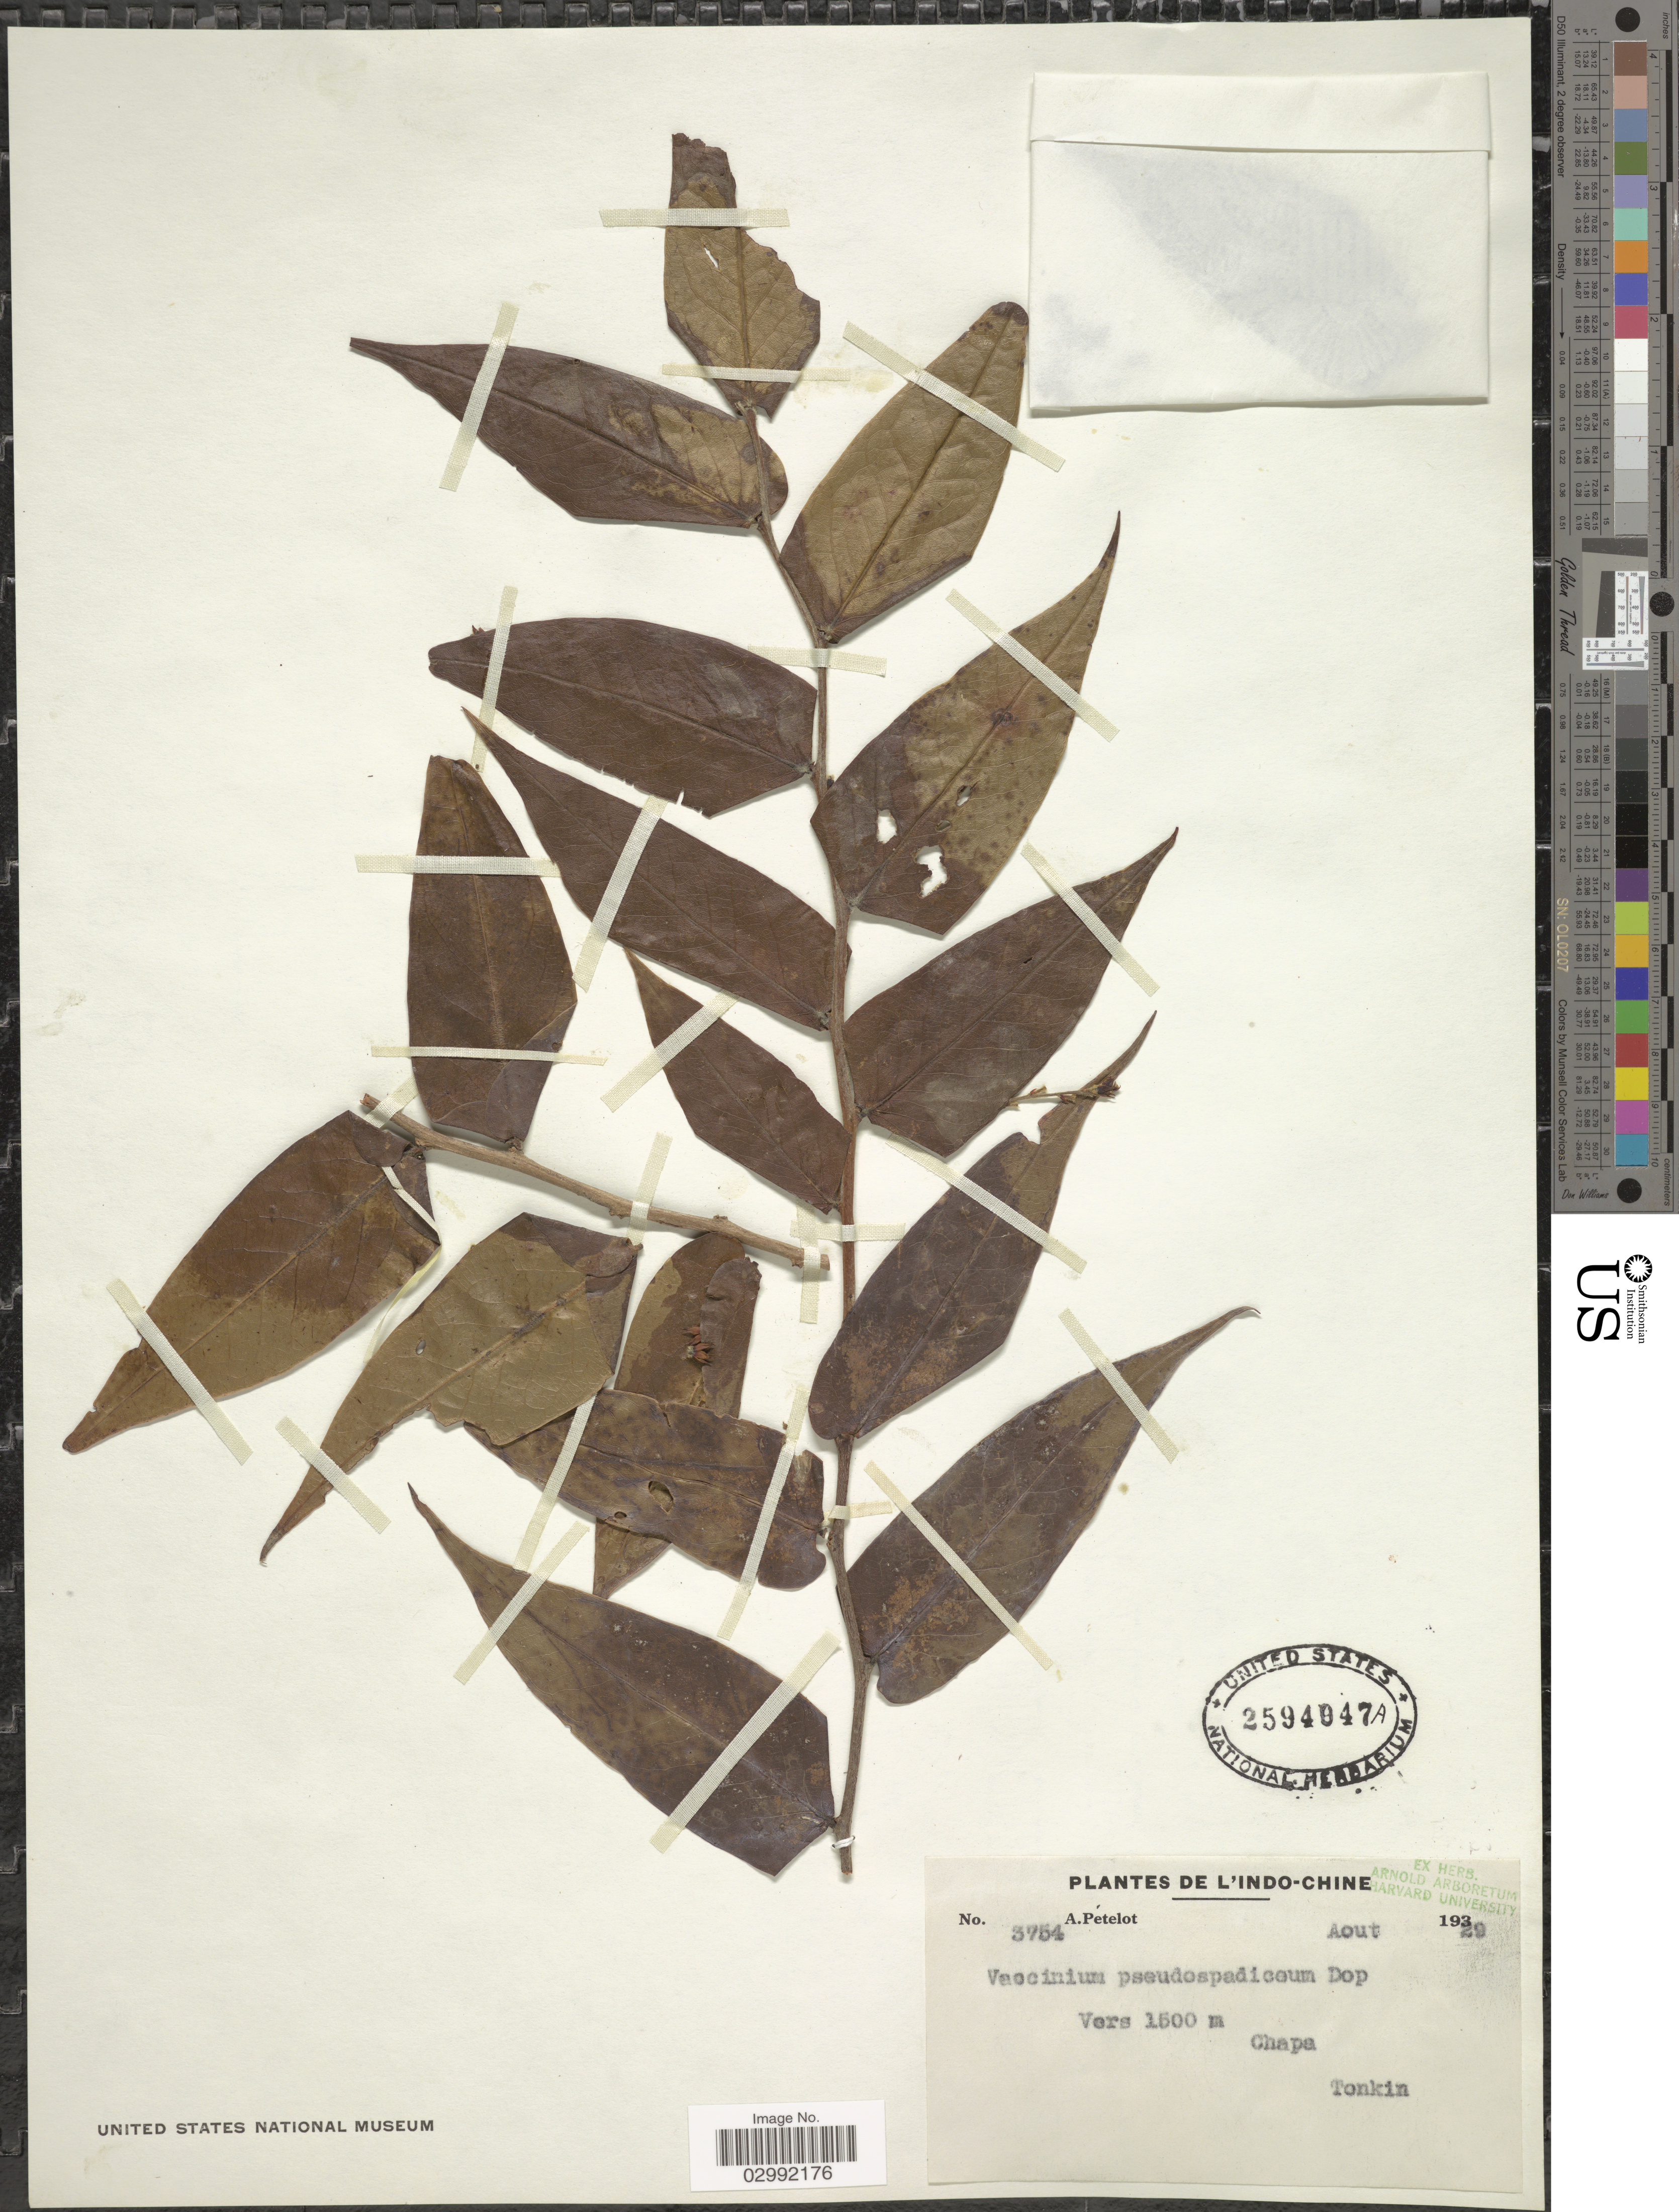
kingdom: Plantae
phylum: Tracheophyta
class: Magnoliopsida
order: Ericales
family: Ericaceae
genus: Vaccinium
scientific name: Vaccinium pseudospadiceum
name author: Dop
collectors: A. Petelot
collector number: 3754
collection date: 1929-08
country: Vietnam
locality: L'Indo-Chine, Chapa, Tonkin.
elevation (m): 1500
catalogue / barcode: US 2594047A